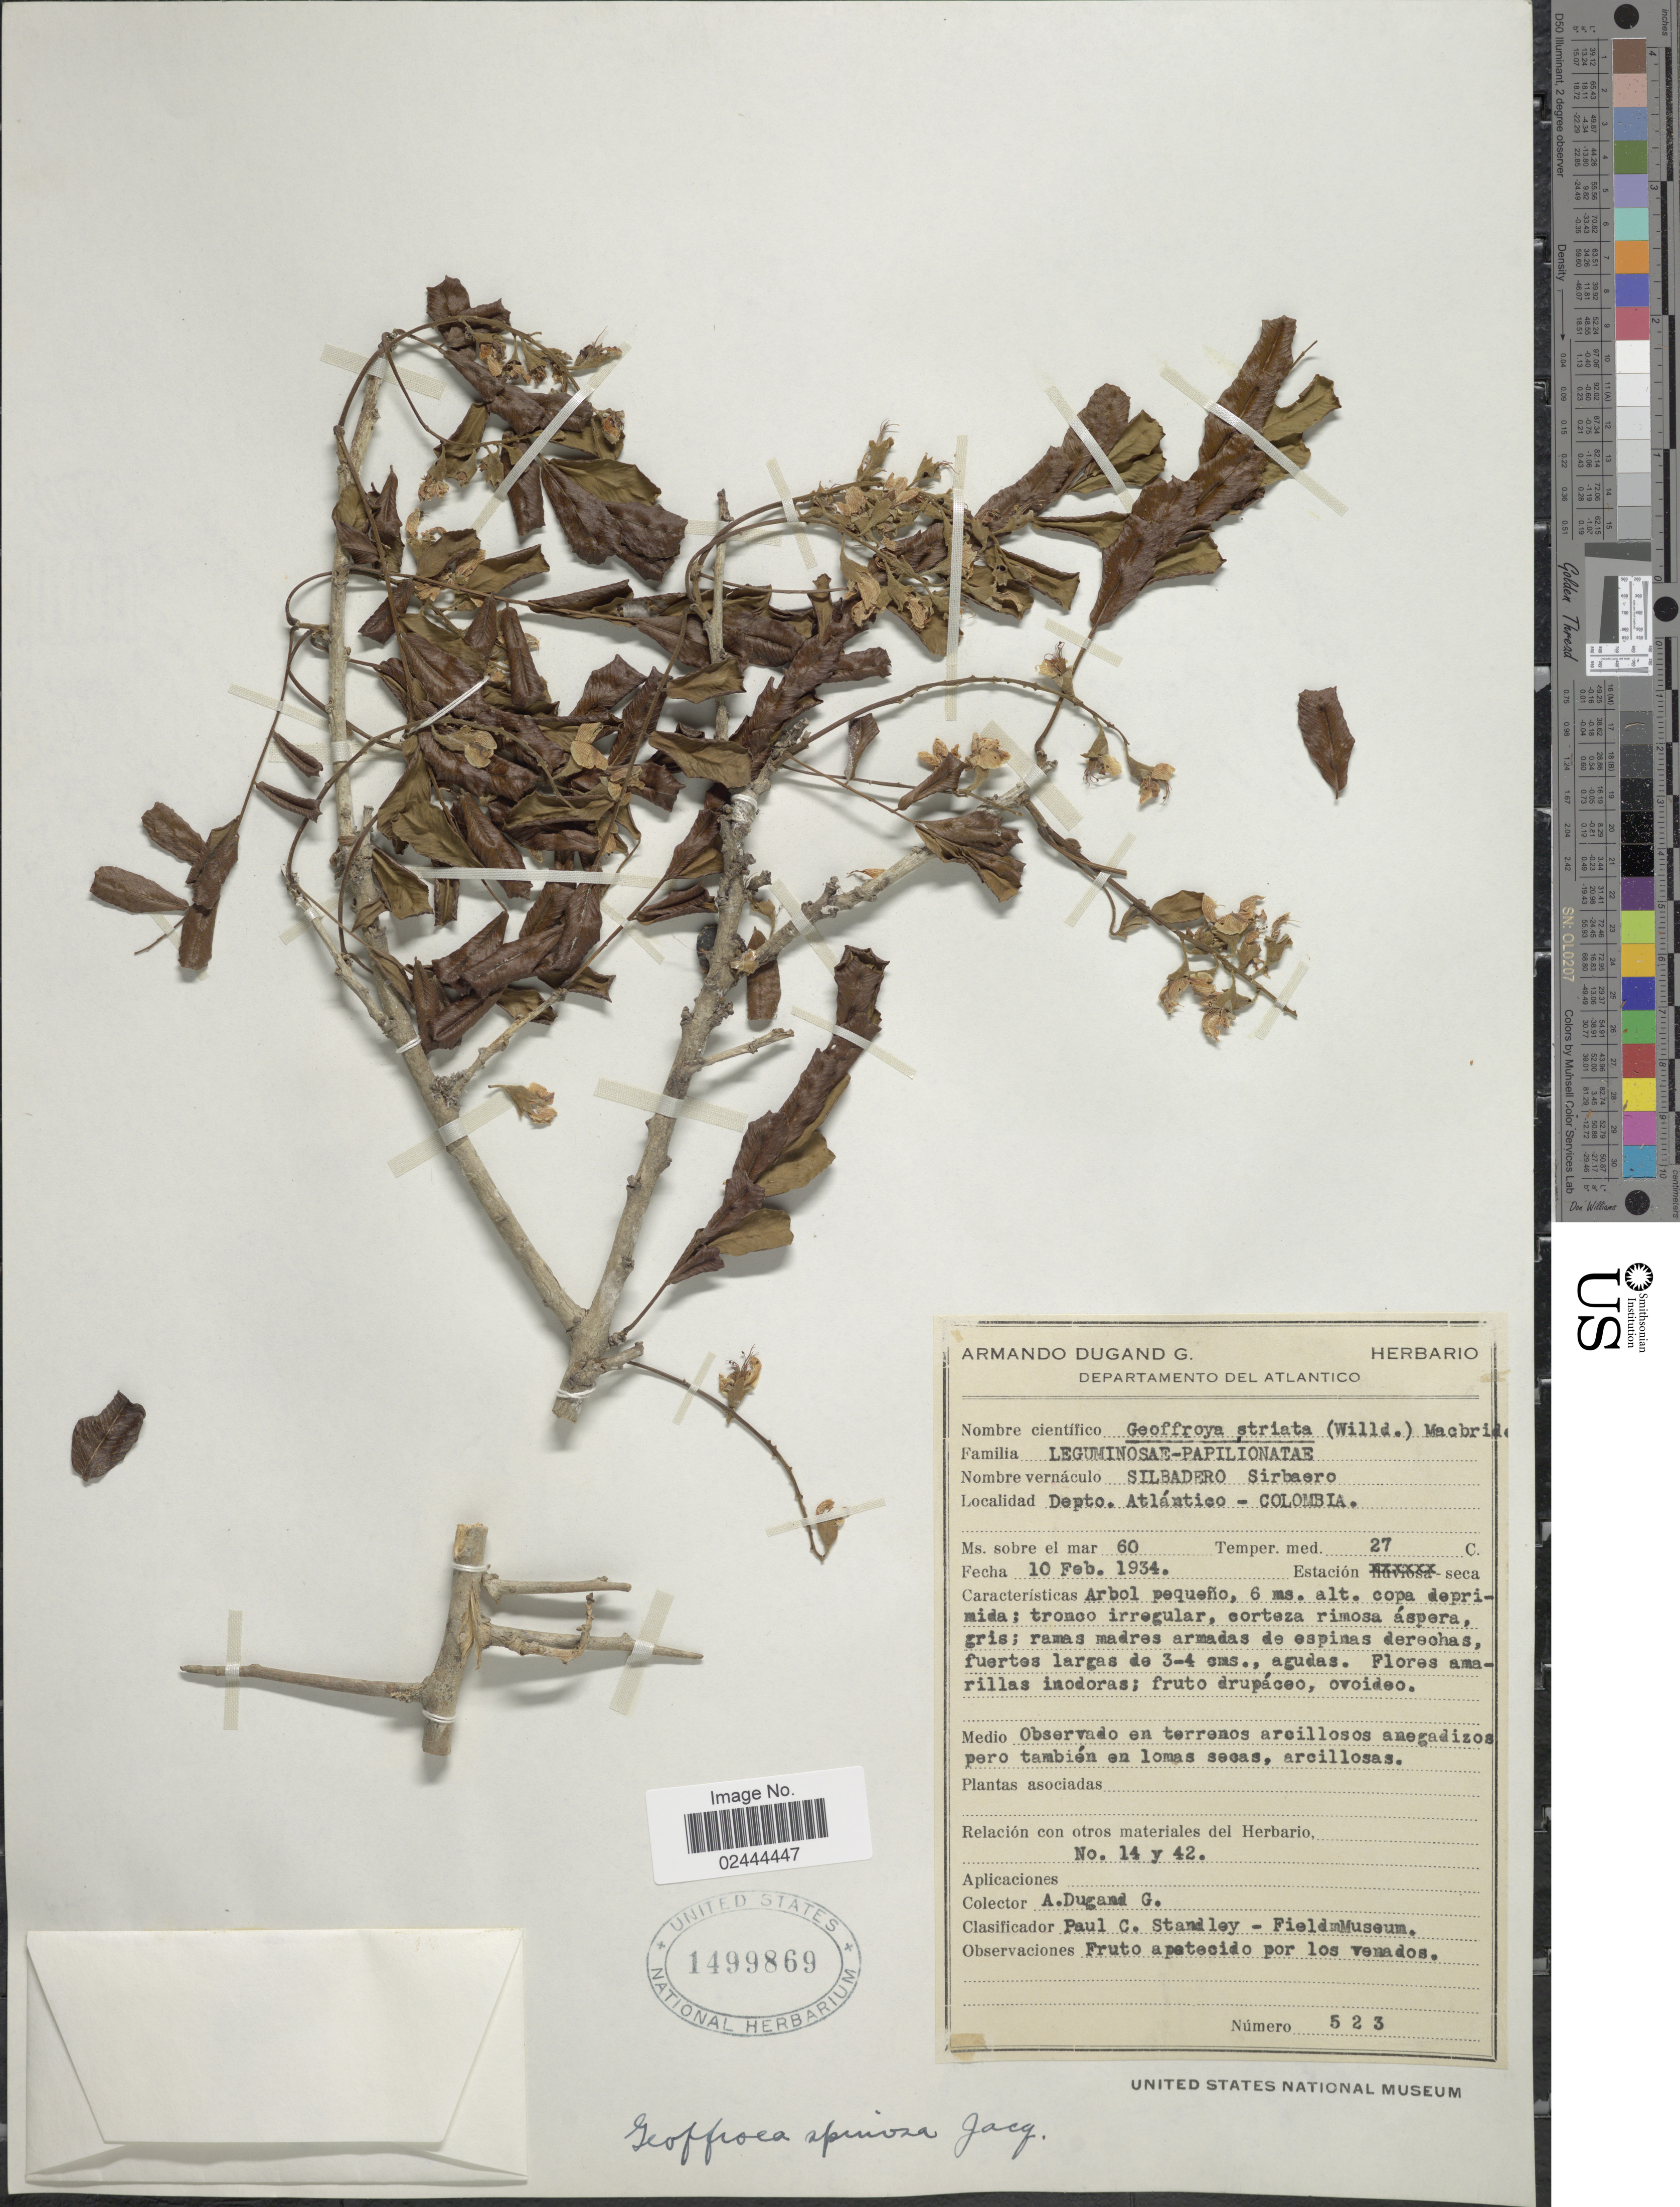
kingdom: Plantae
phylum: Tracheophyta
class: Magnoliopsida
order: Fabales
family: Fabaceae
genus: Geoffroea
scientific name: Geoffroea spinosa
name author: Jacq.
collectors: A. Dugand G.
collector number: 14/42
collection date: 1934-02-10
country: Colombia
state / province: Atlántico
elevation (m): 60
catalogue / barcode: US 1499869